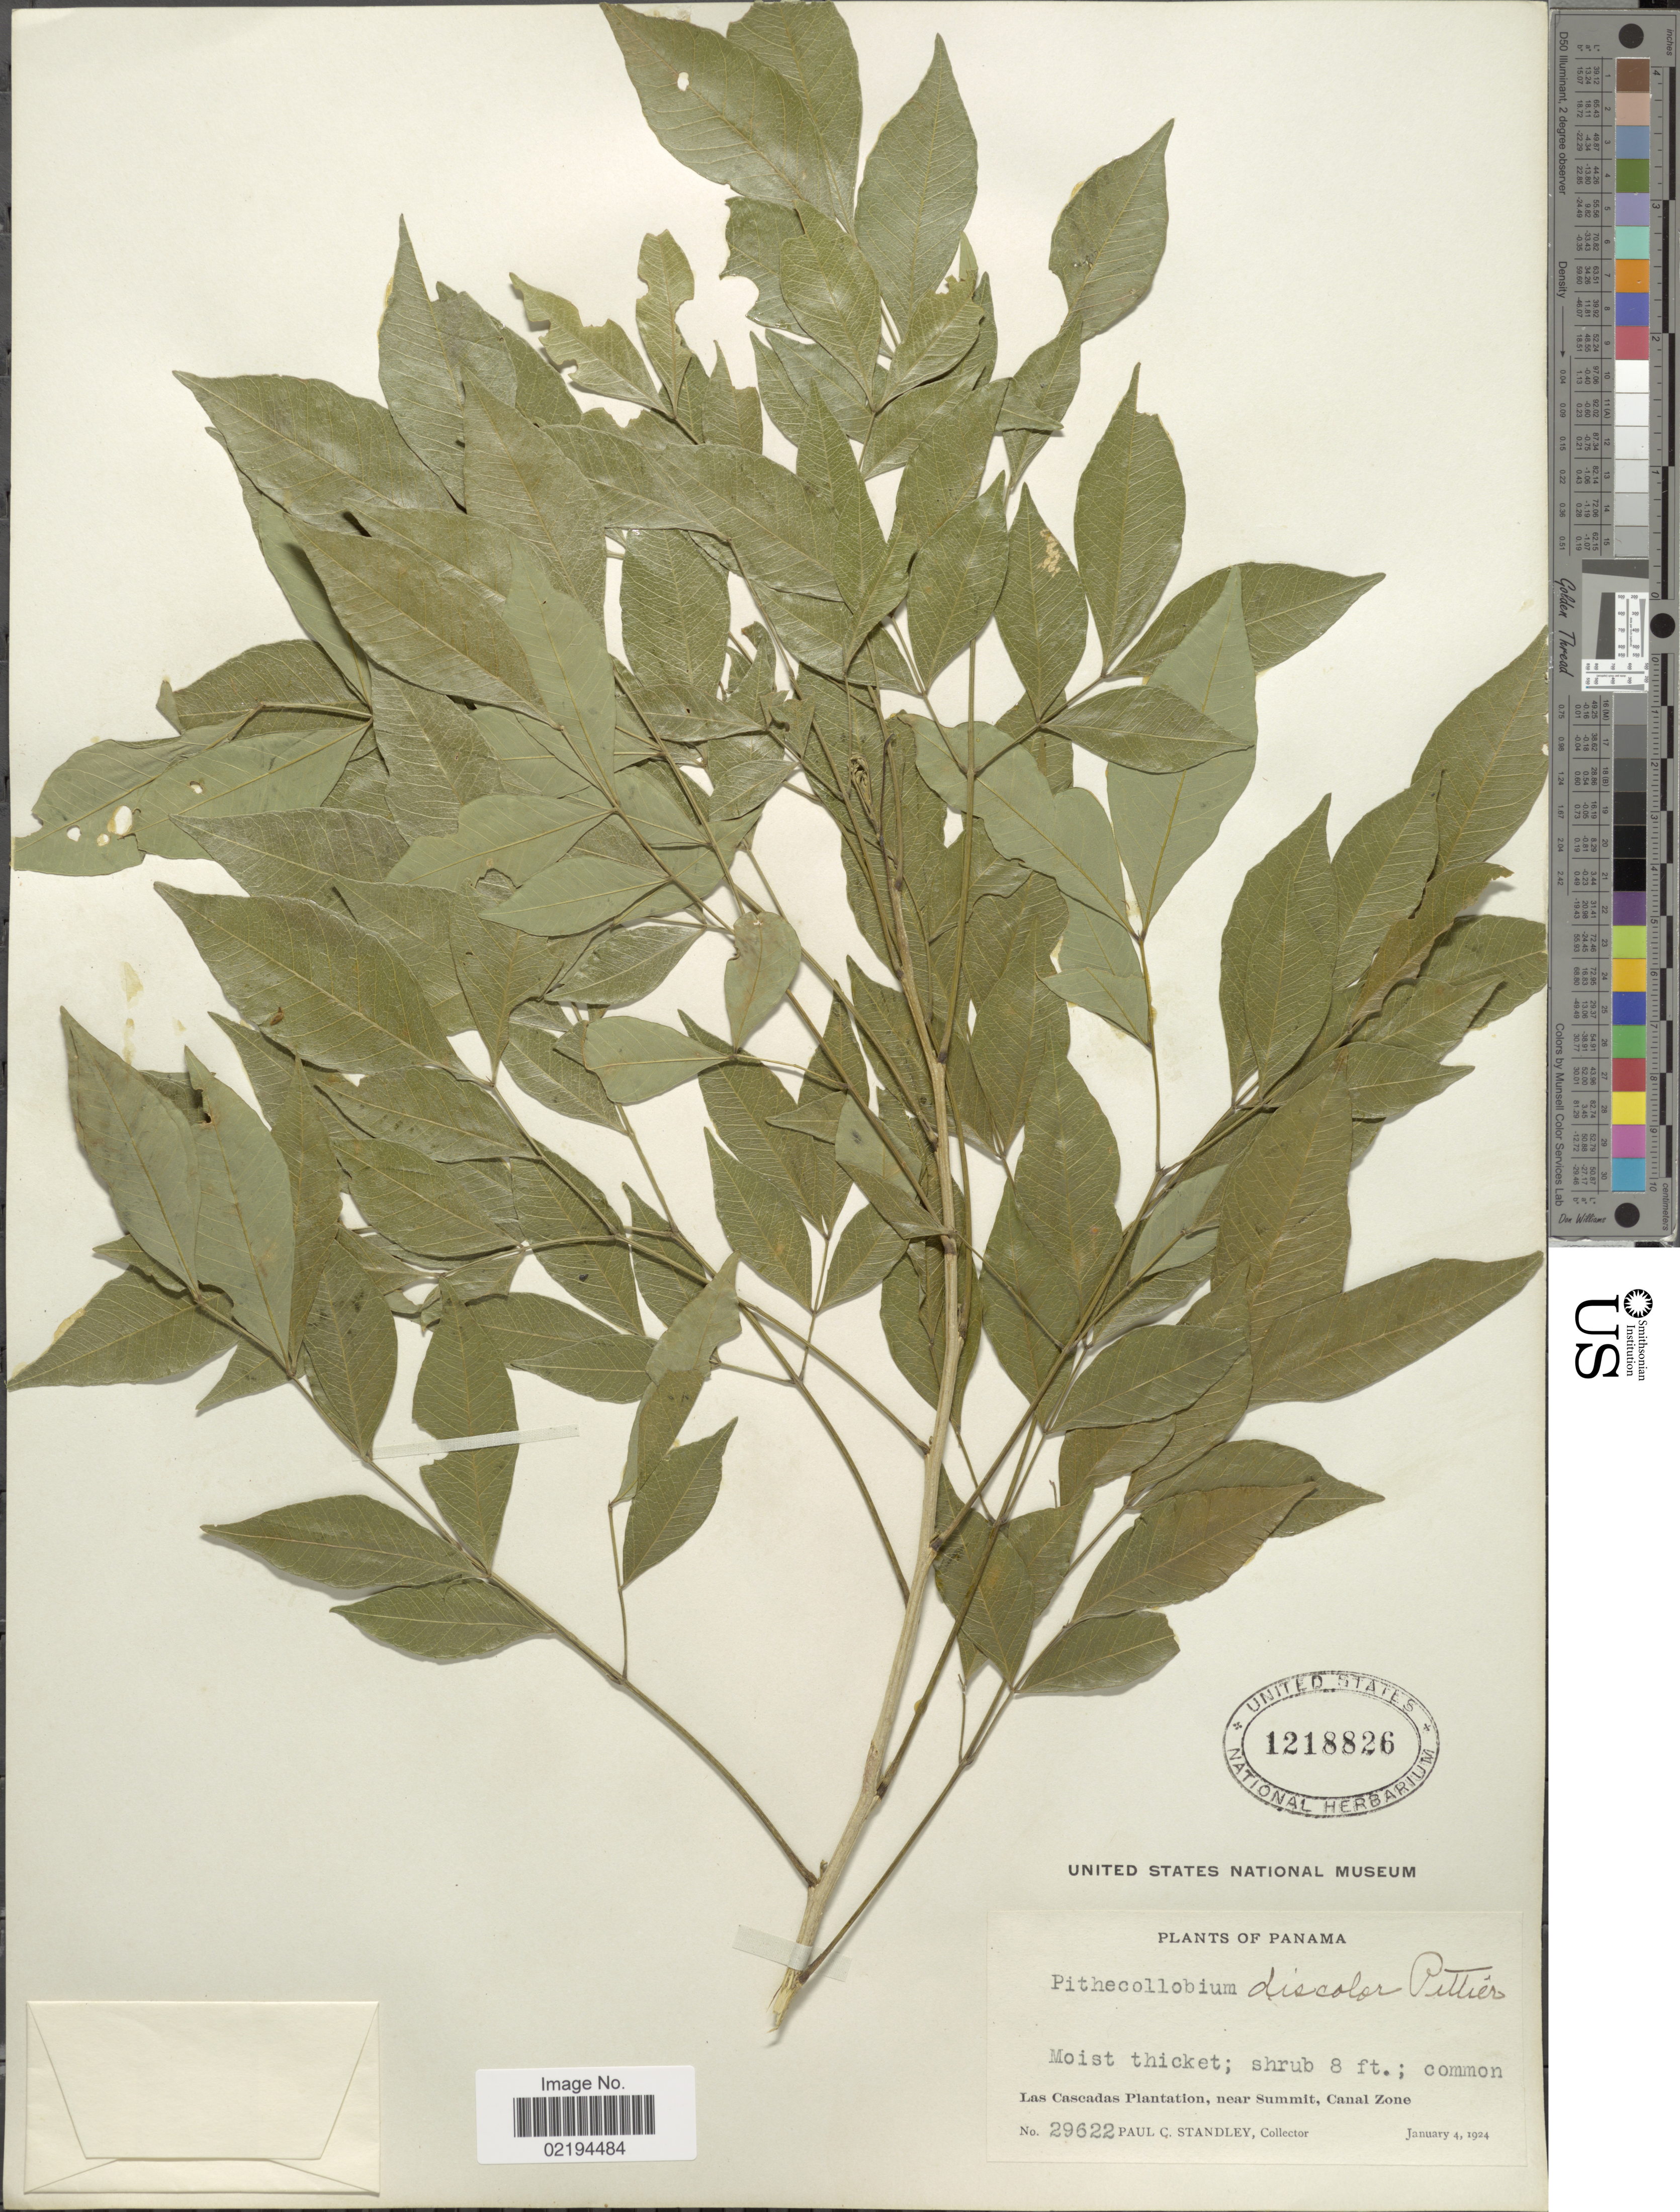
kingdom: Plantae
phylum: Tracheophyta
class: Magnoliopsida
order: Fabales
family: Fabaceae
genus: Pseudalbizzia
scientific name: Pseudalbizzia adinocephala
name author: (Donn. Sm.) Koenen & Duno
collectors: P. C. Standley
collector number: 29622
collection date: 1924-01-04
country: Panama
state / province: Colón / Panamá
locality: Las Cascadas Plantation, near Summit, Canal Zone.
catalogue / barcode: US 1218826